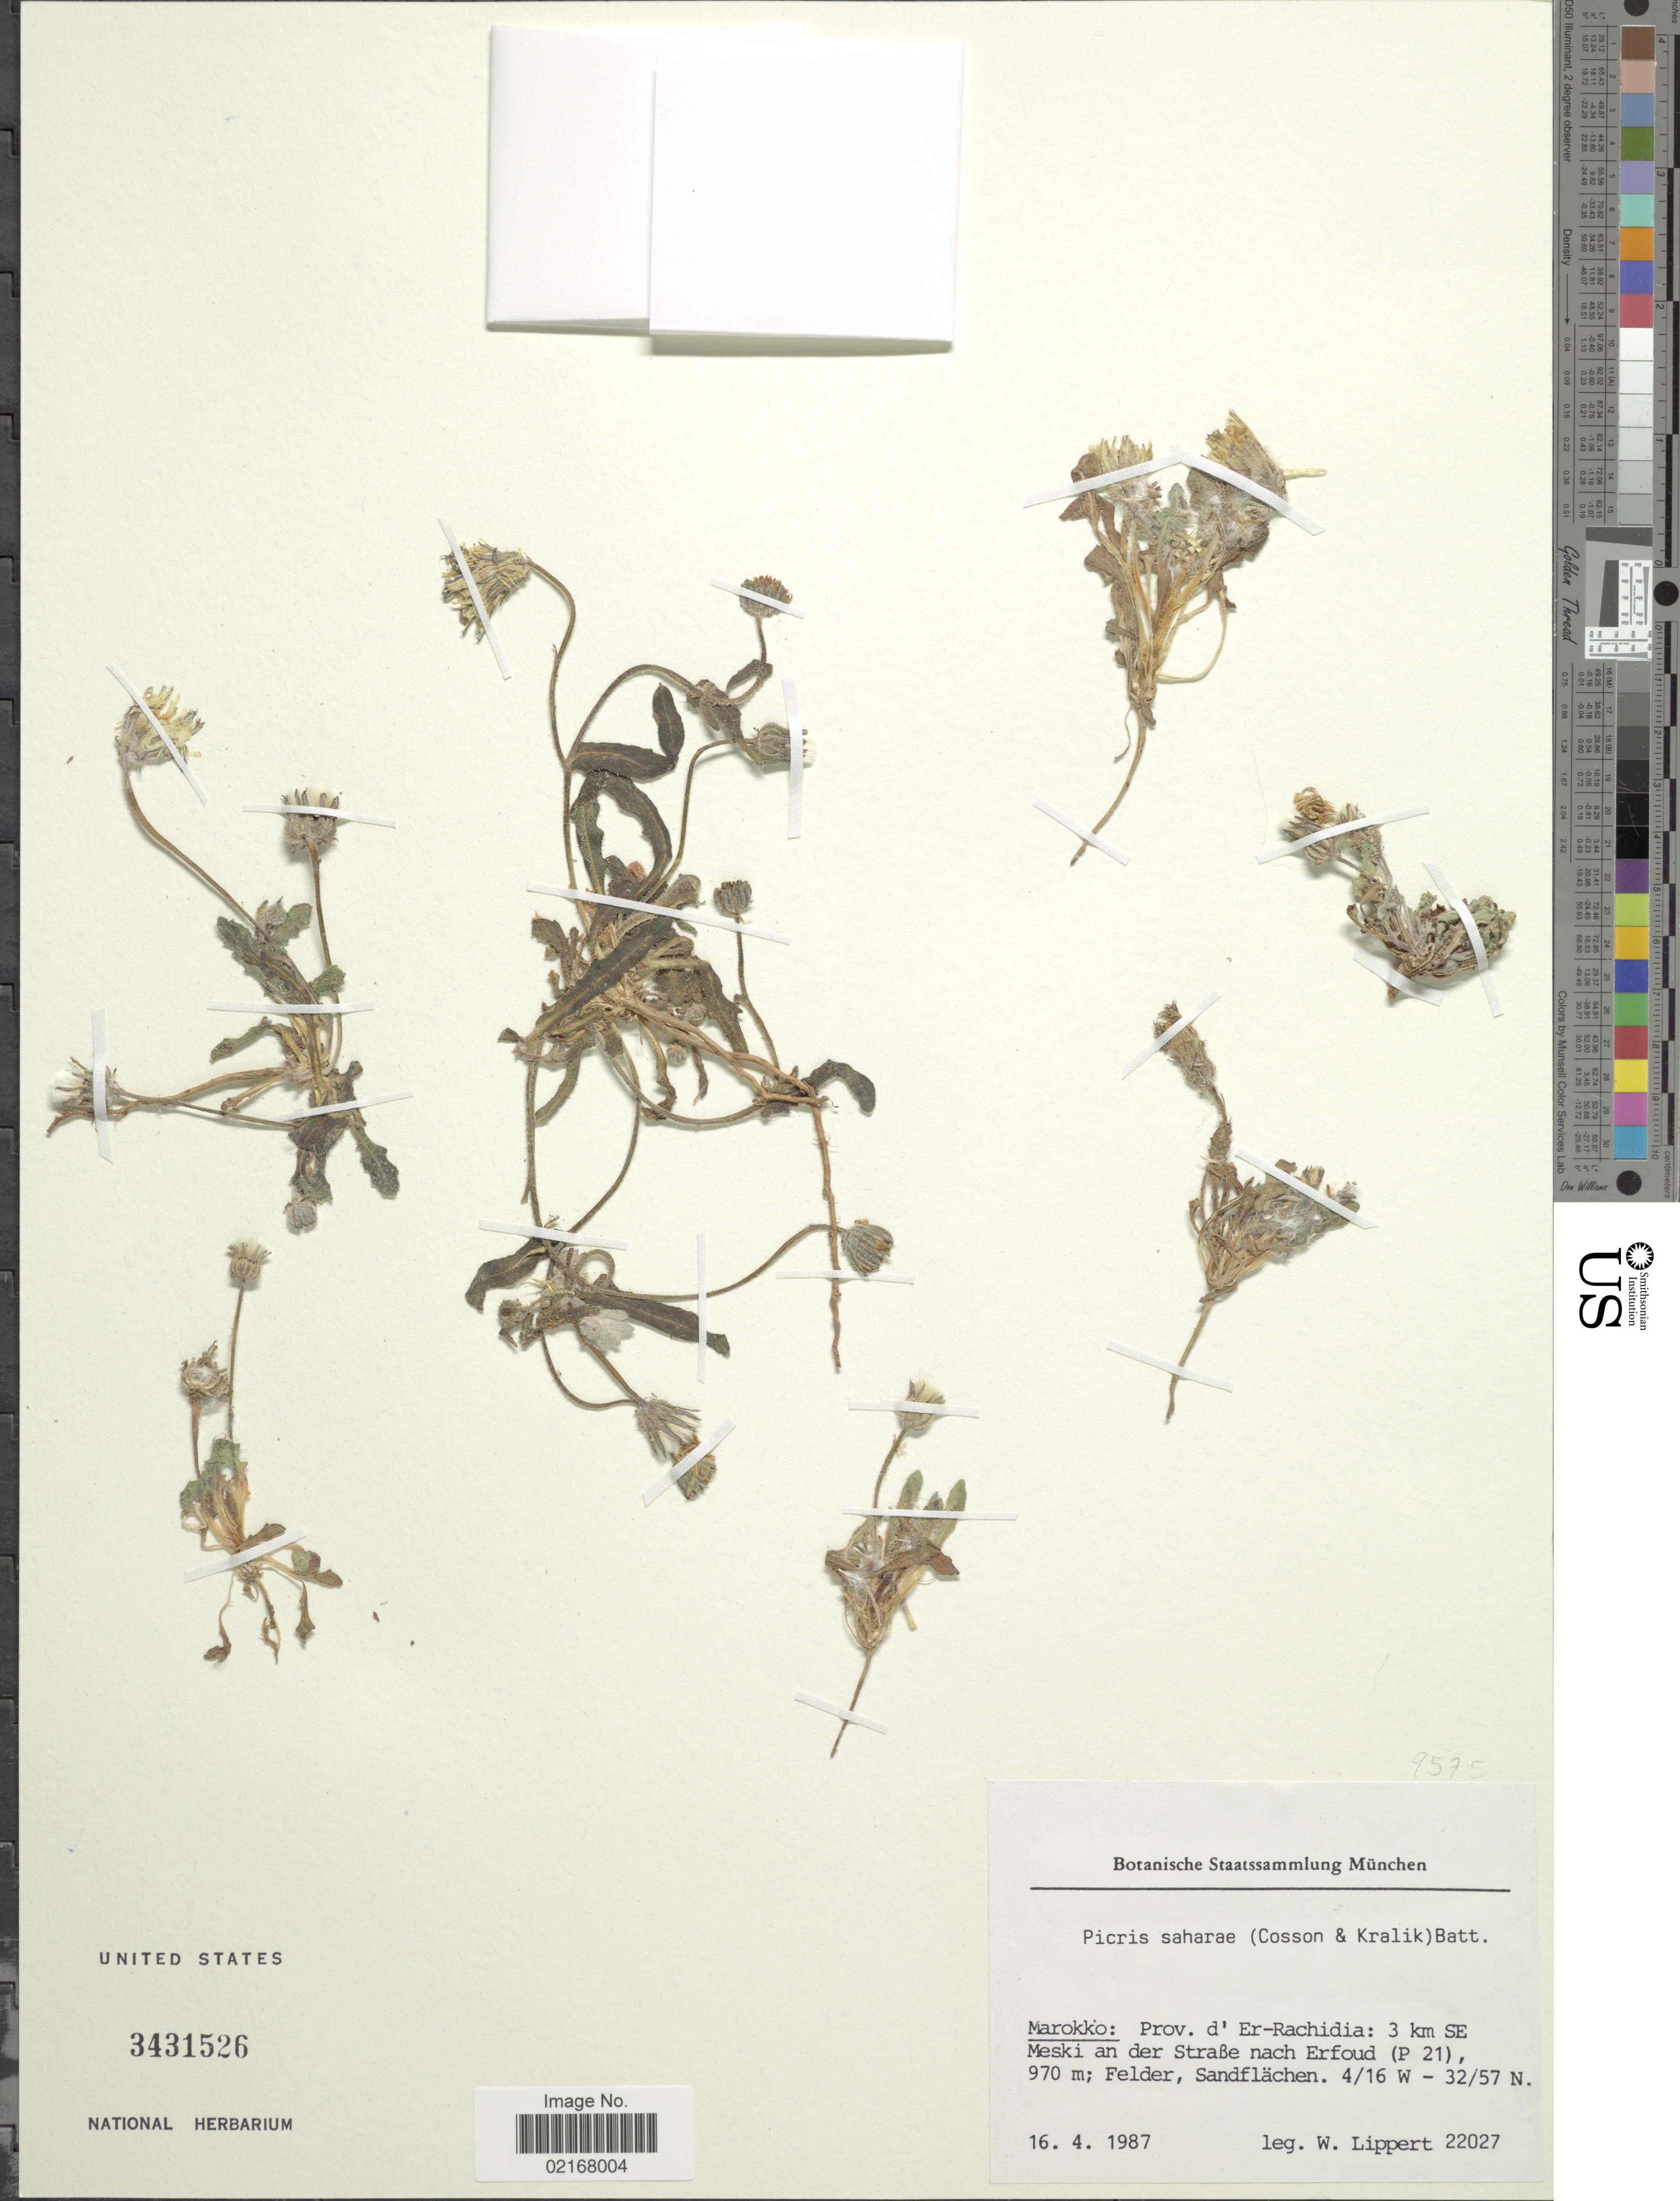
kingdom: Plantae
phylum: Tracheophyta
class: Magnoliopsida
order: Asterales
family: Asteraceae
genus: Picris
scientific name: Picris asplenioides subsp. saharae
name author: (Coss. & Kralik) Dobignard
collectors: W. Lippert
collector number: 22027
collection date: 1987-04-16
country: Morocco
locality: Marokko: Prov. d' Er-Rachidia: 3 km SE Meski an der Straße nach Erfoud (P 21); Felder, Sandflächen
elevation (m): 970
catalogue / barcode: US 3431526